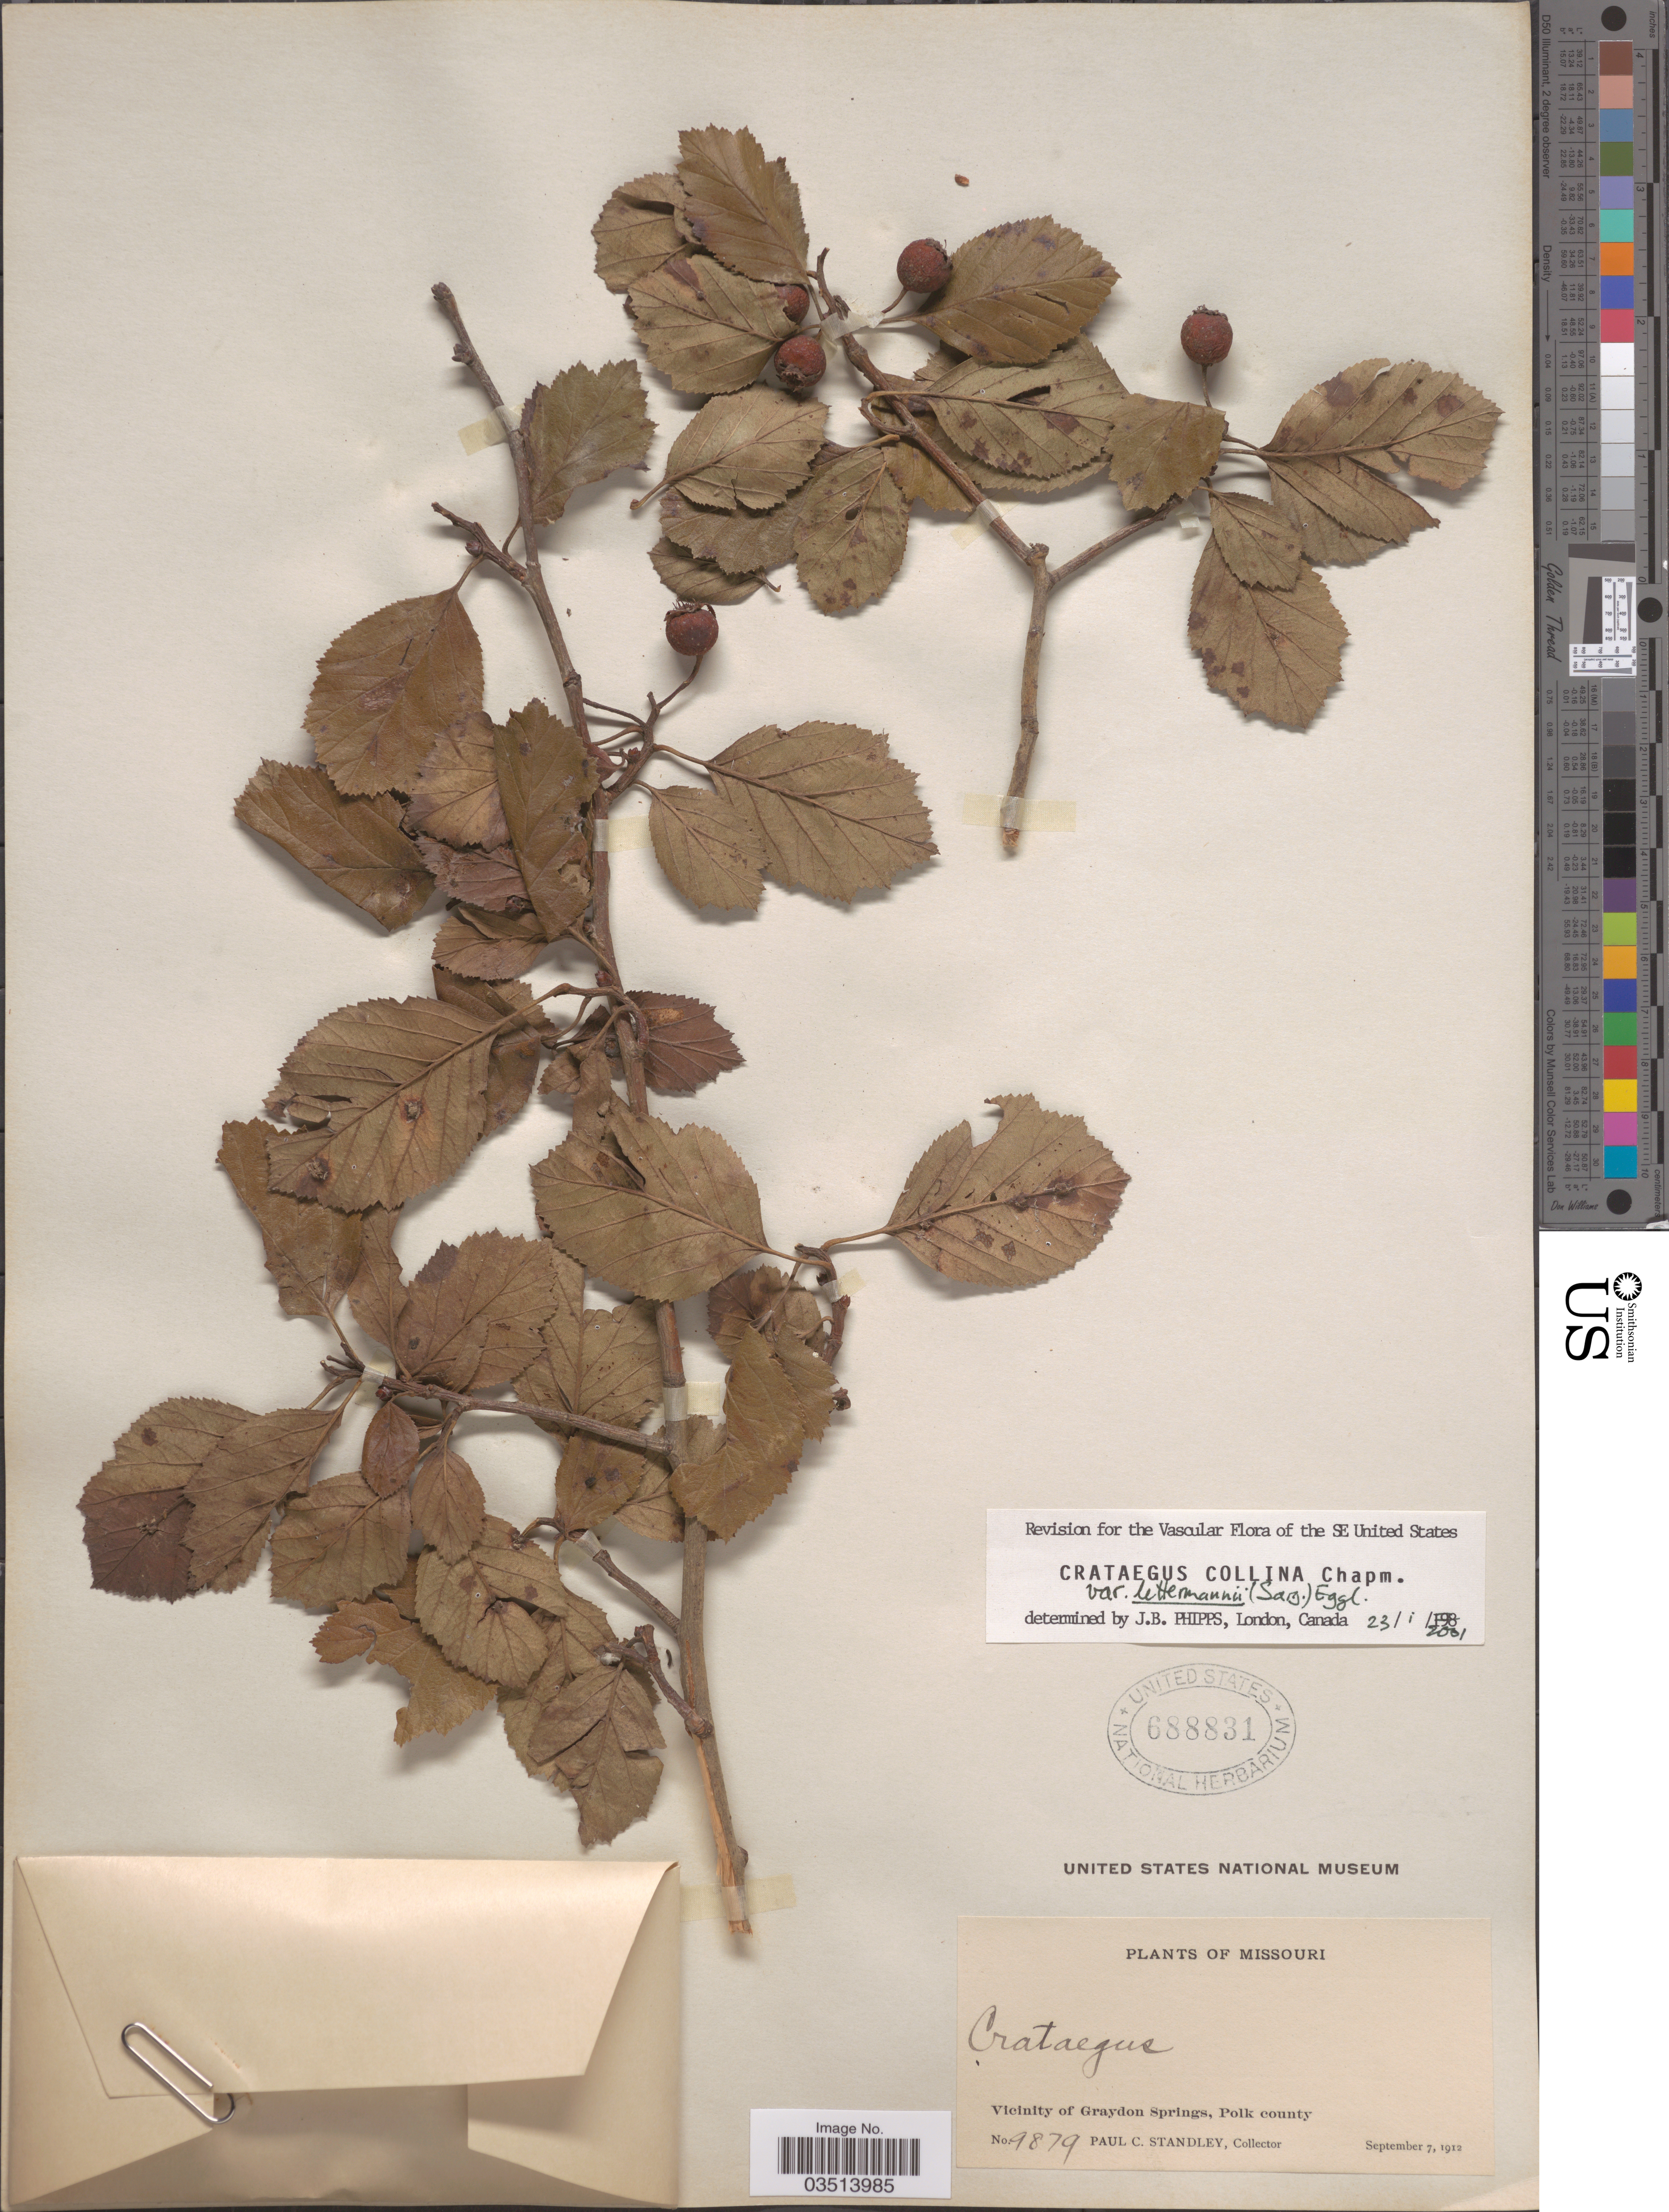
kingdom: Plantae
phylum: Tracheophyta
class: Magnoliopsida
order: Rosales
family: Rosaceae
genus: Crataegus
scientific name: Crataegus collina var. lettermanii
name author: (Sarg.) Eggl.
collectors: P. C. Standley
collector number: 9879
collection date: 1912-09-07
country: United States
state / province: Missouri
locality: Vicinity of Graydon Springs, Polk county.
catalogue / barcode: US 688831